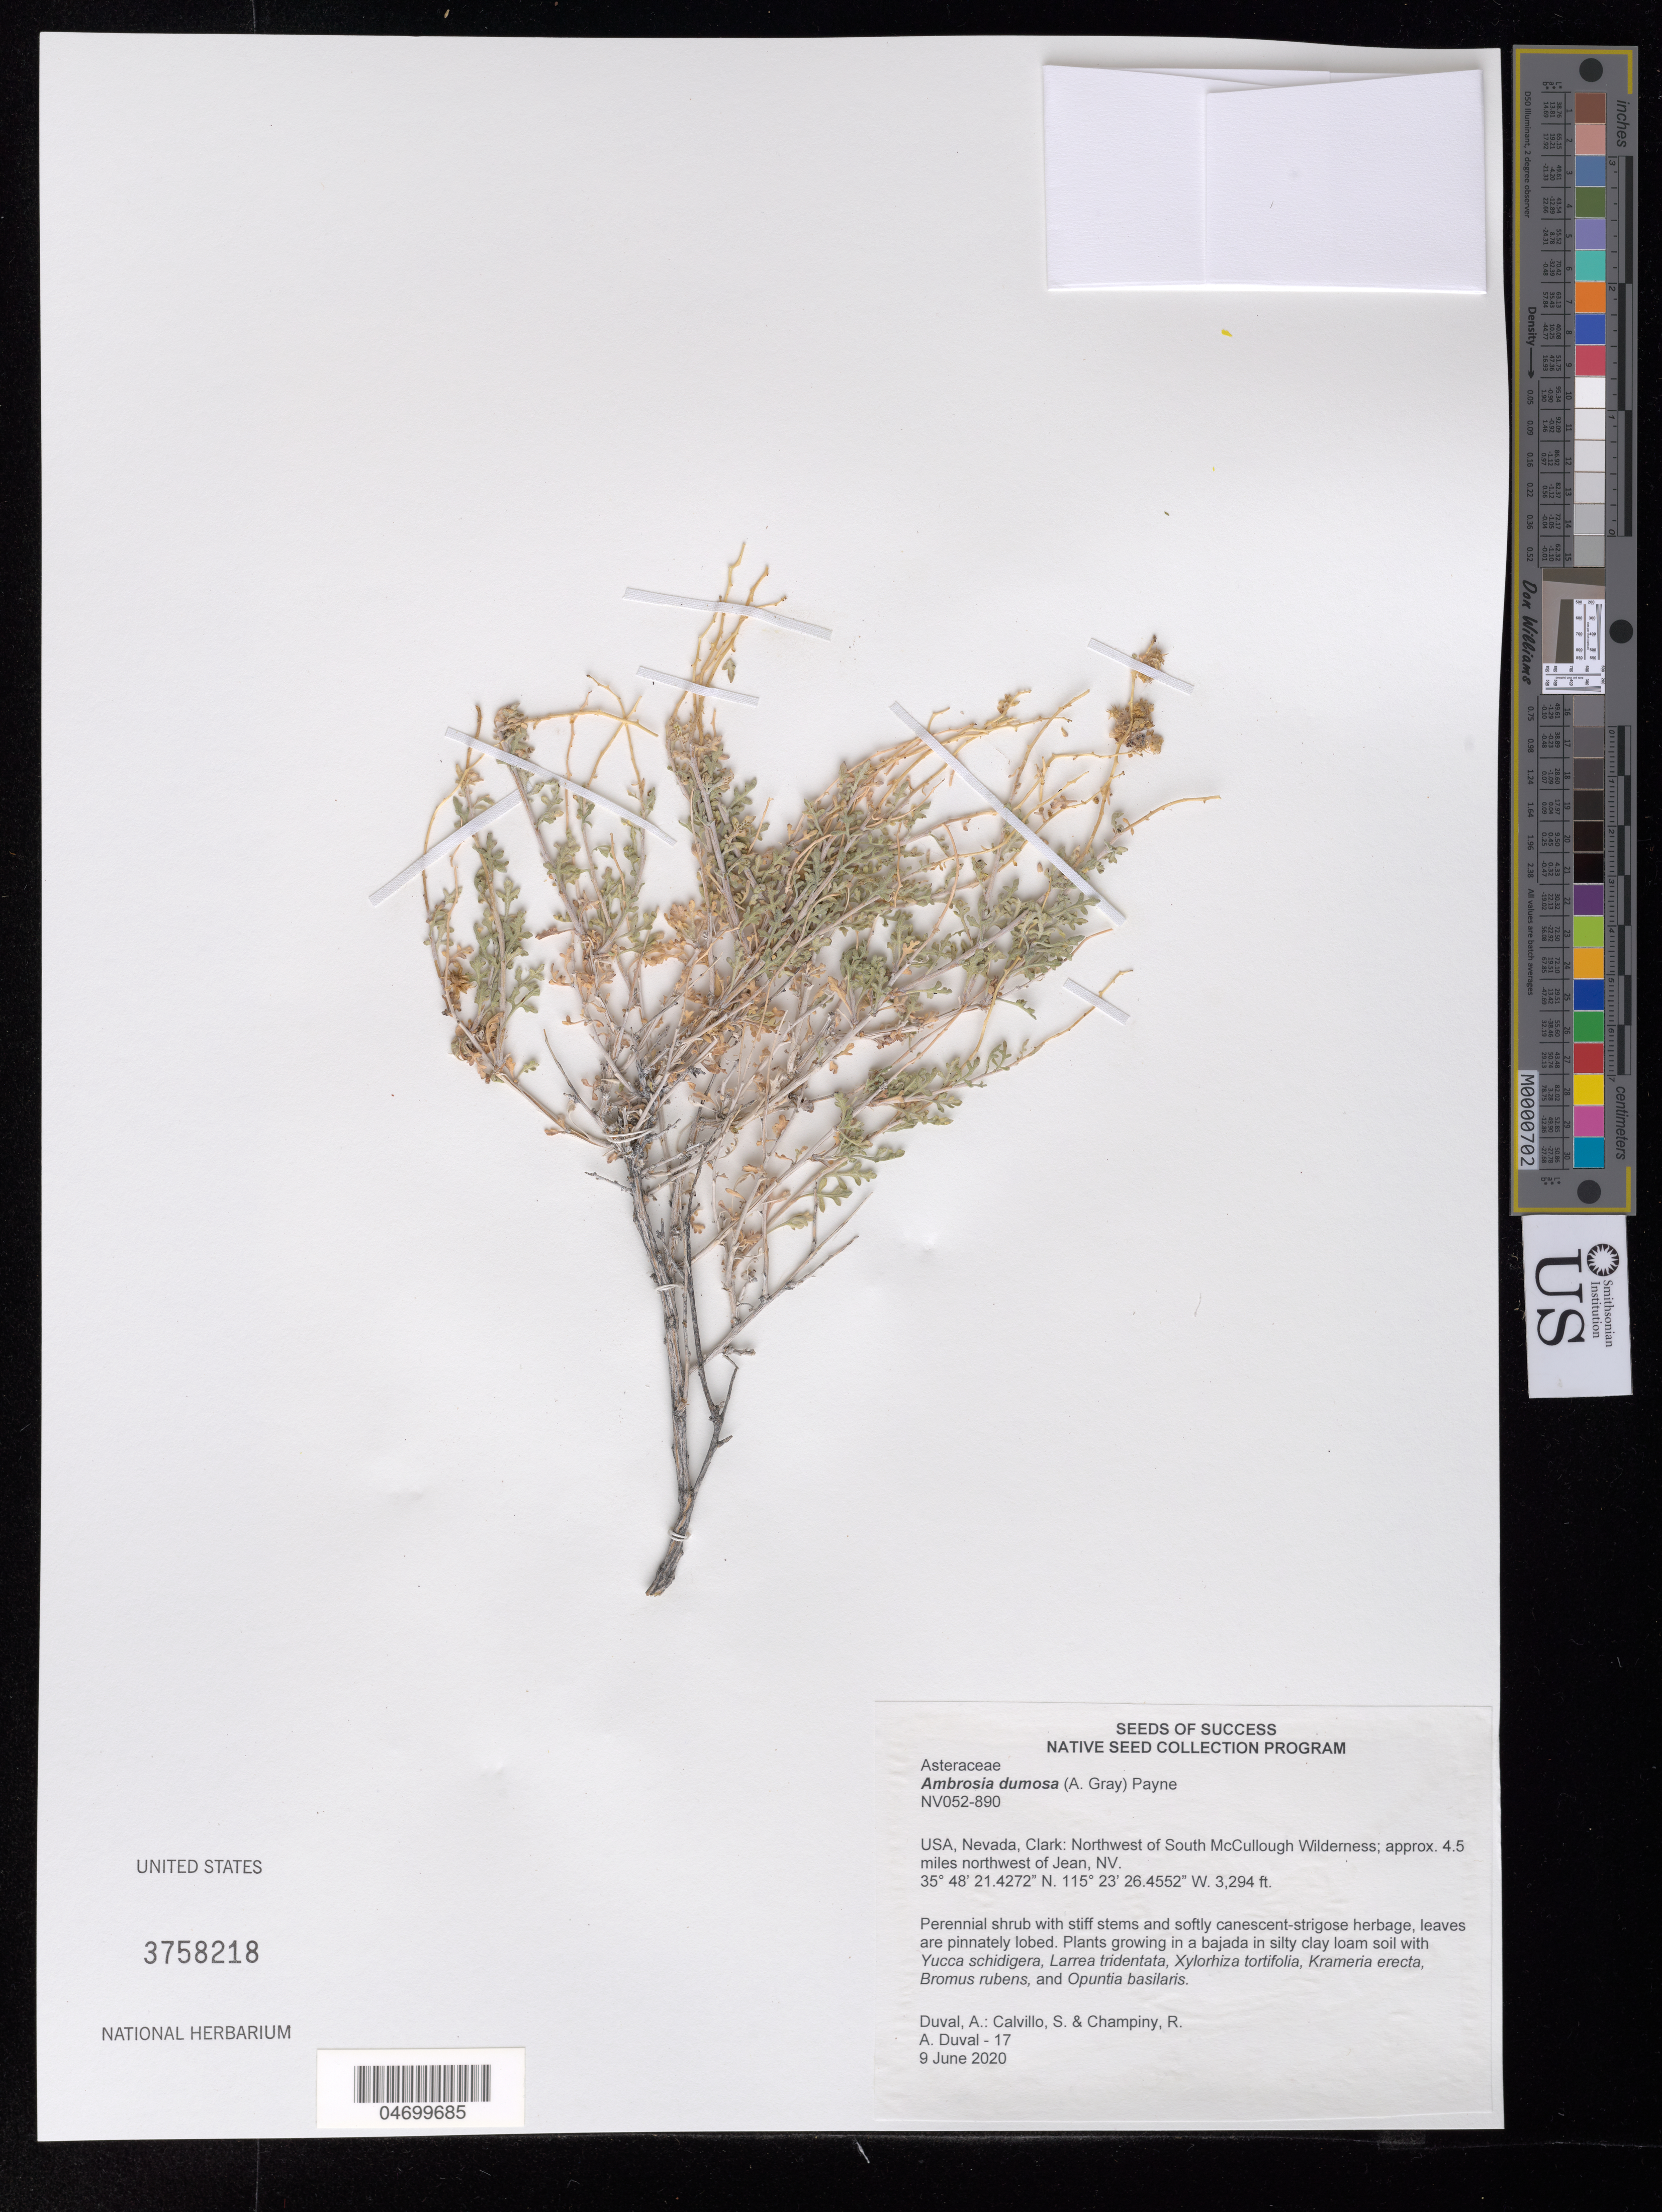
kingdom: Plantae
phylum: Tracheophyta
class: Magnoliopsida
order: Asterales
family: Asteraceae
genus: Ambrosia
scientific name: Ambrosia dumosa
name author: (A. Gray) W.W.Payne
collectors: A. Duval, S. Calvillo & R. Champiny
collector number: NV052-890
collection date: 2020-06-09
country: United States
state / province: Nevada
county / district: Clark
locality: NW of S McCullough Wilderness, 4.5 mi. NW of Jean.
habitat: Bajada in silty clay loam soil. With Larrea tridentata, Krameria erecta, Bromus rubens, Opuntia basilaris, etc.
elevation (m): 1004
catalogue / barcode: US 3758218